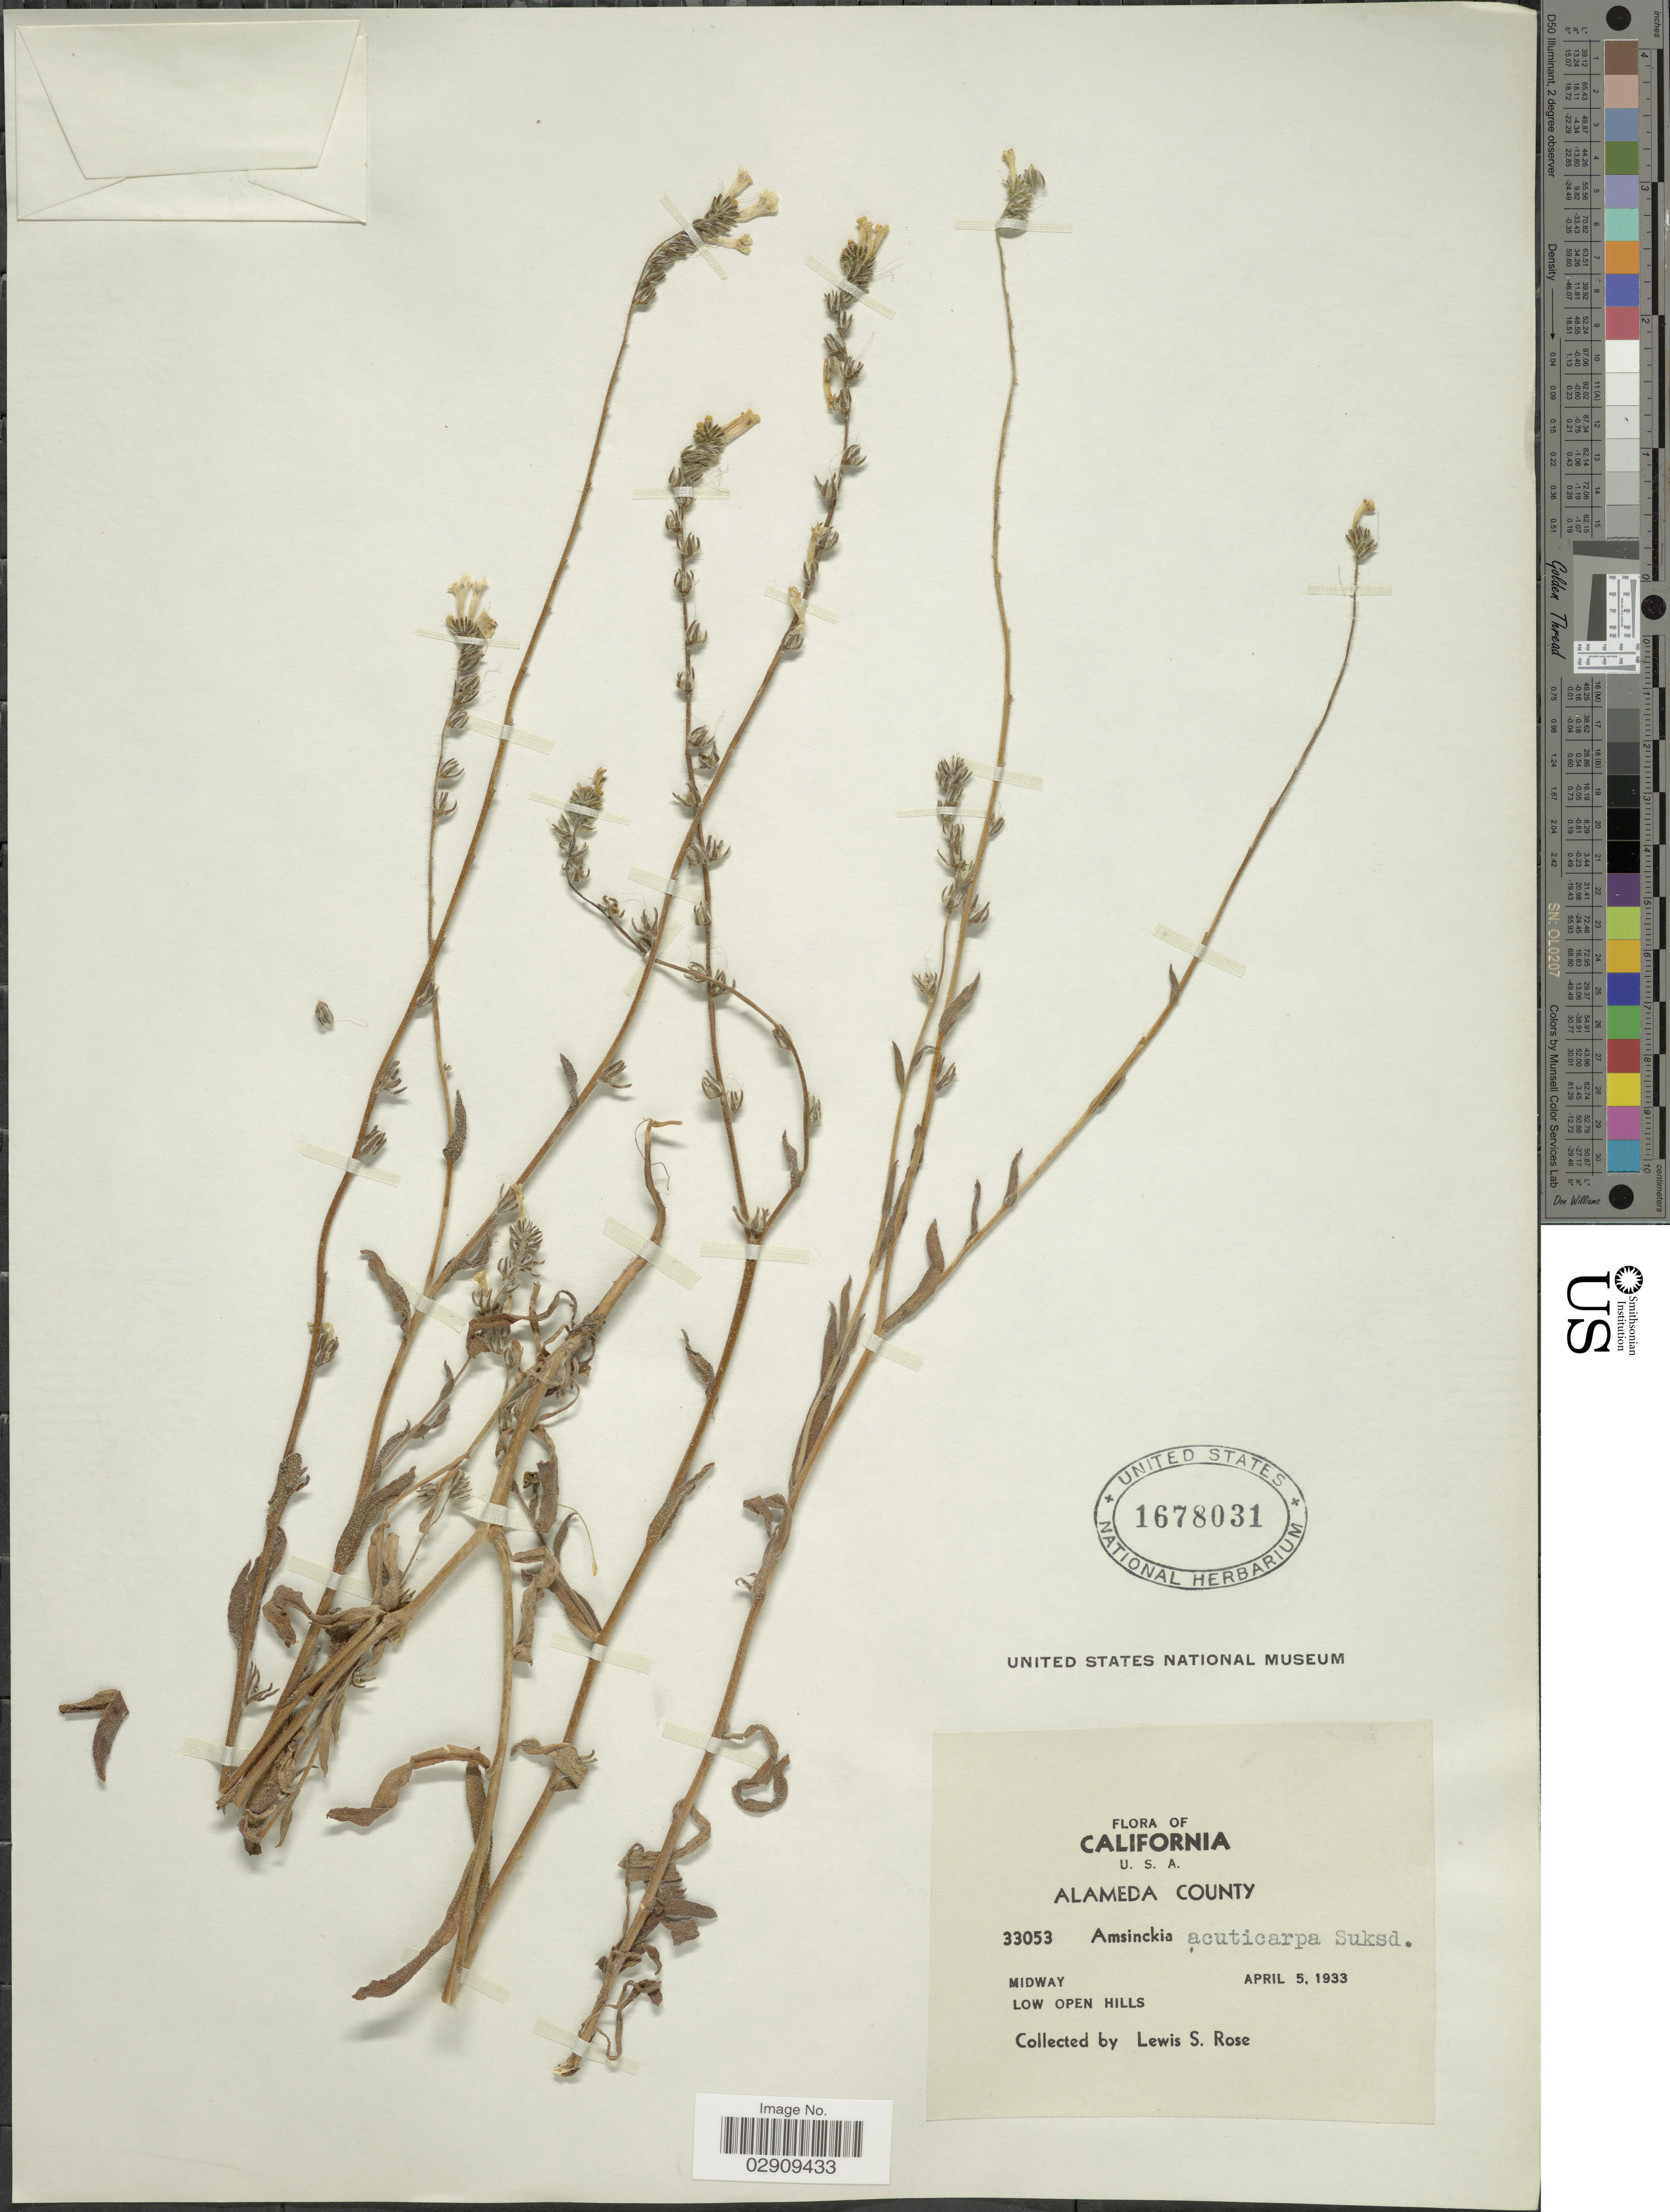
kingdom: Plantae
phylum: Tracheophyta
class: Magnoliopsida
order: Boraginales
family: Boraginaceae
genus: Amsinckia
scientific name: Amsinckia menziesii var. intermedia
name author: (Fisch. & C.A. Mey.) Ganders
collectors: L. S. Rose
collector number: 33053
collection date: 1933-04-05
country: United States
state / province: California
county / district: Alameda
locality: Alameda County. Midway.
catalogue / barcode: US 1678031